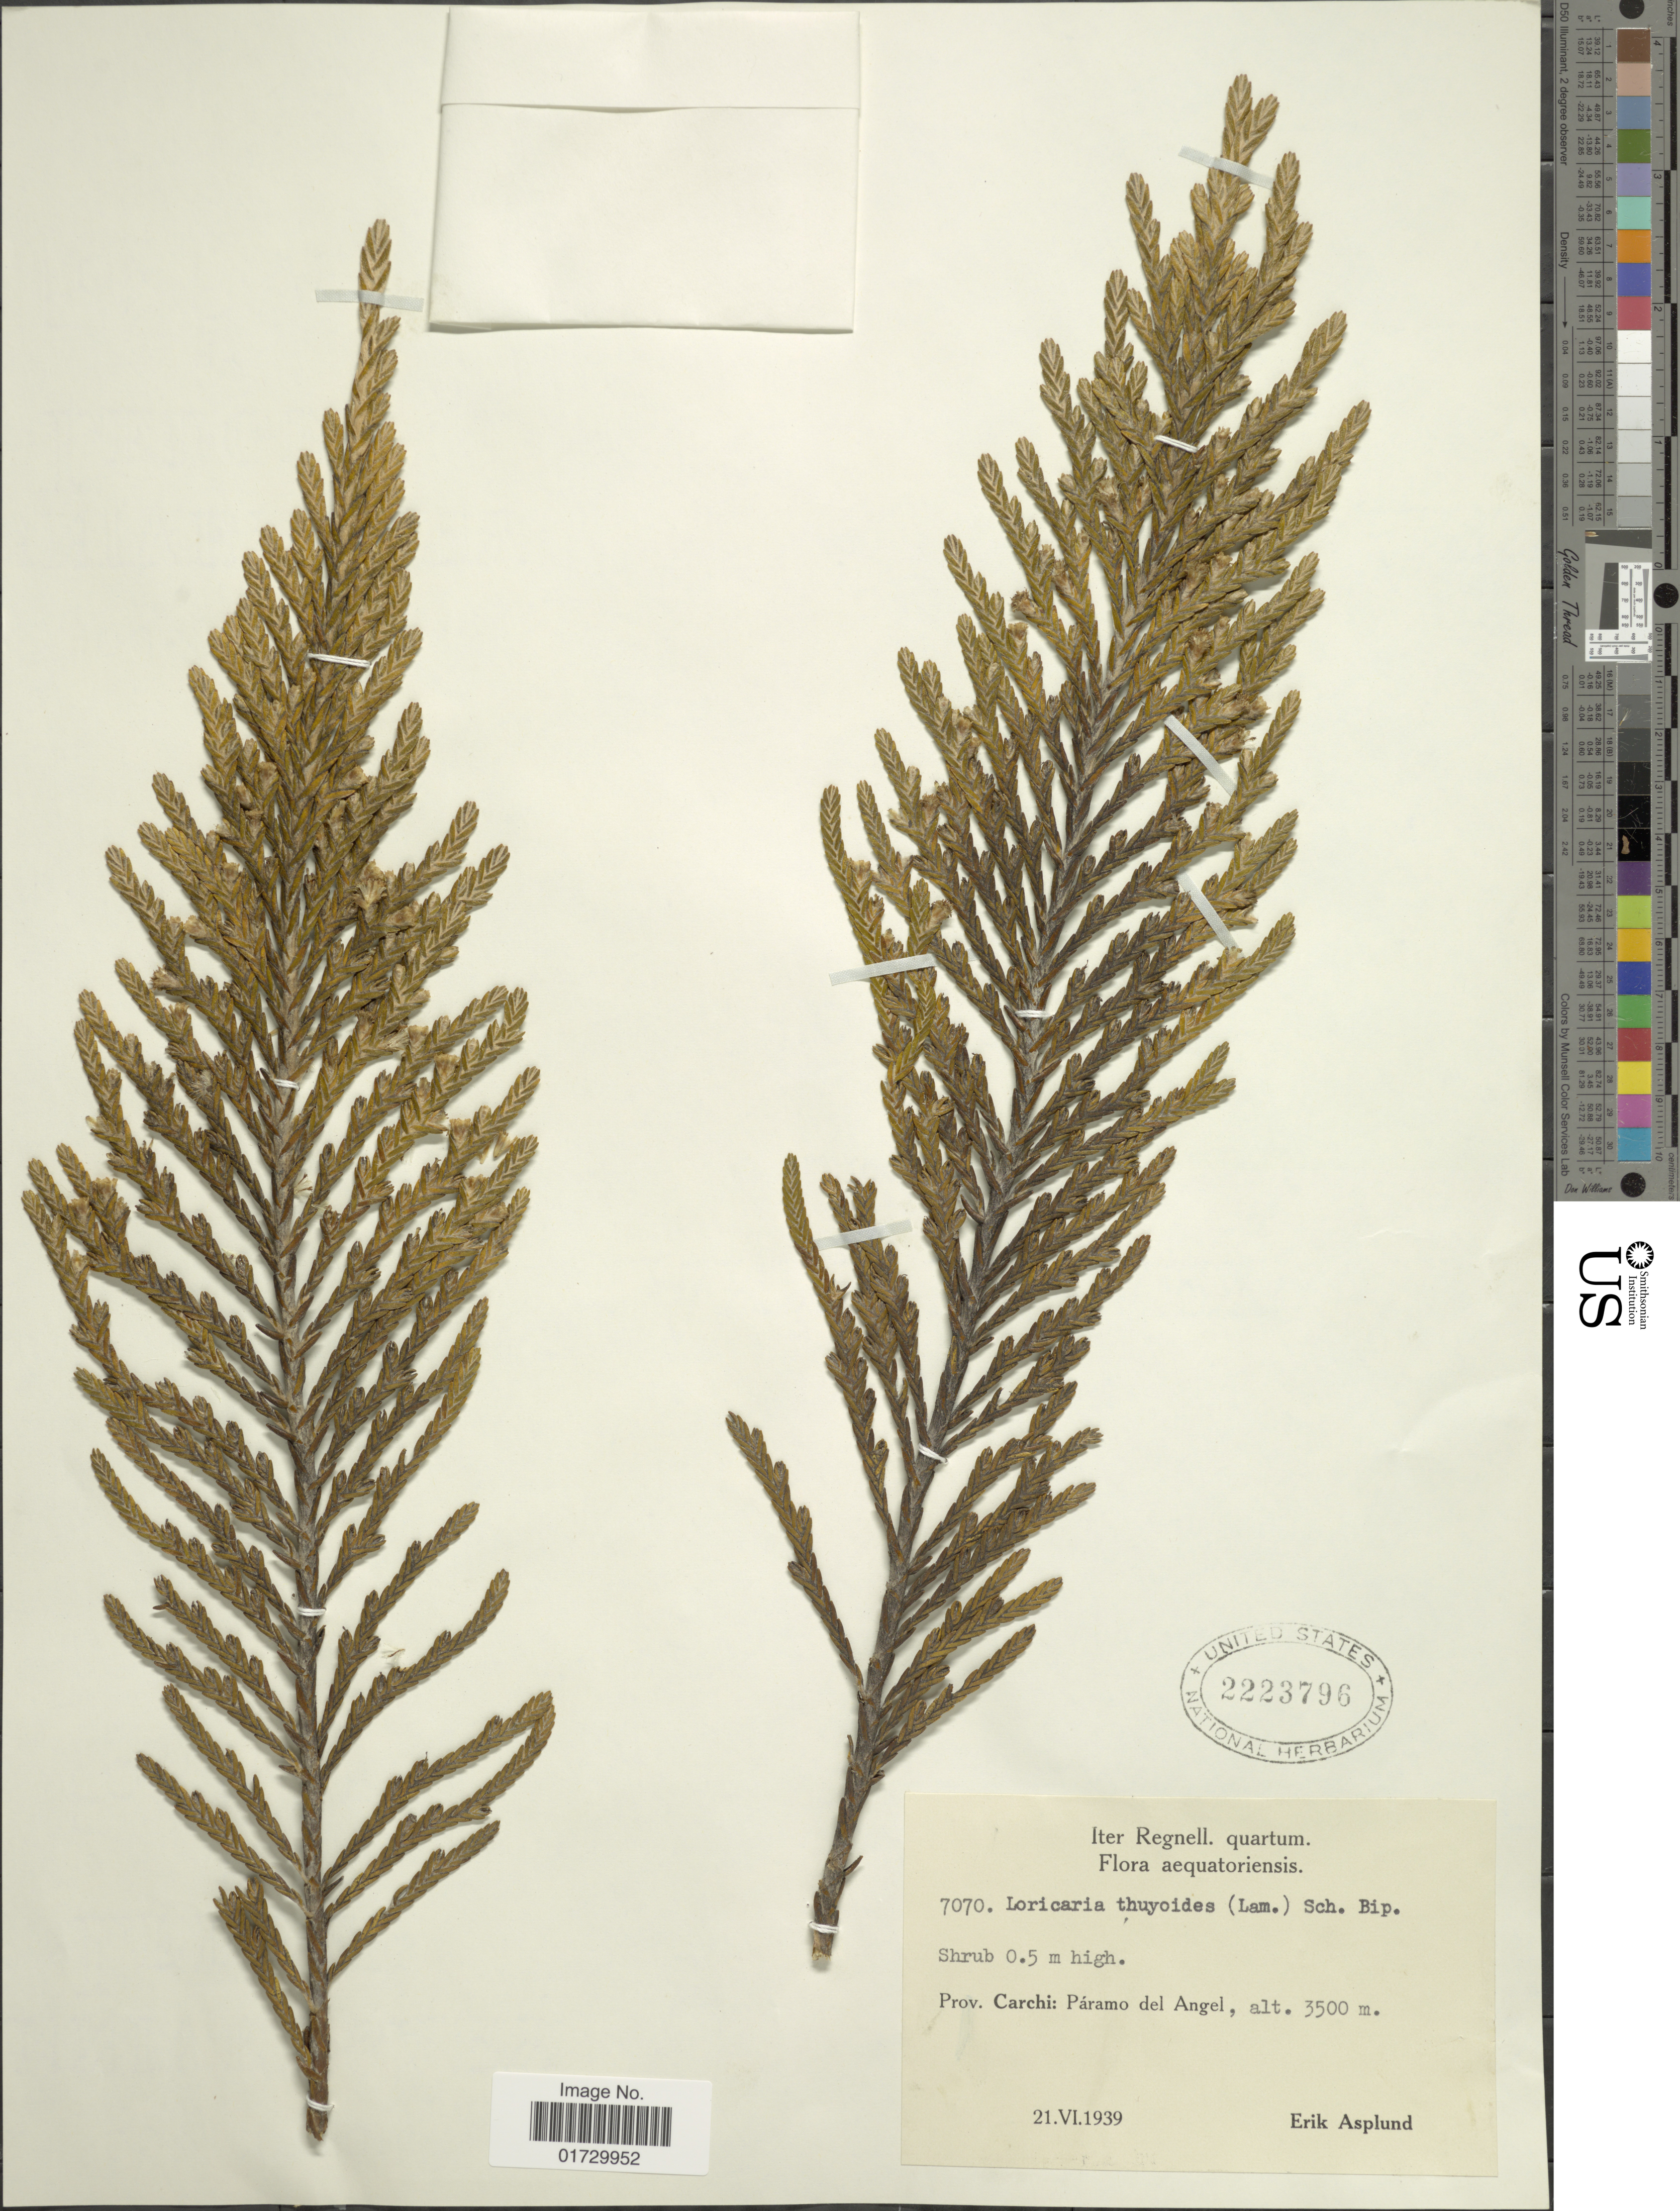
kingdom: Plantae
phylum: Tracheophyta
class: Magnoliopsida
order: Asterales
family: Asteraceae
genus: Loricaria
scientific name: Loricaria thuyoides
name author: (Lam.) Sch. Bip.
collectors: E. Asplund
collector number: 7070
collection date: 1939-06-21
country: Ecuador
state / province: Carchi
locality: Paramo del Angel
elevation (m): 3500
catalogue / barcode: US 2223796